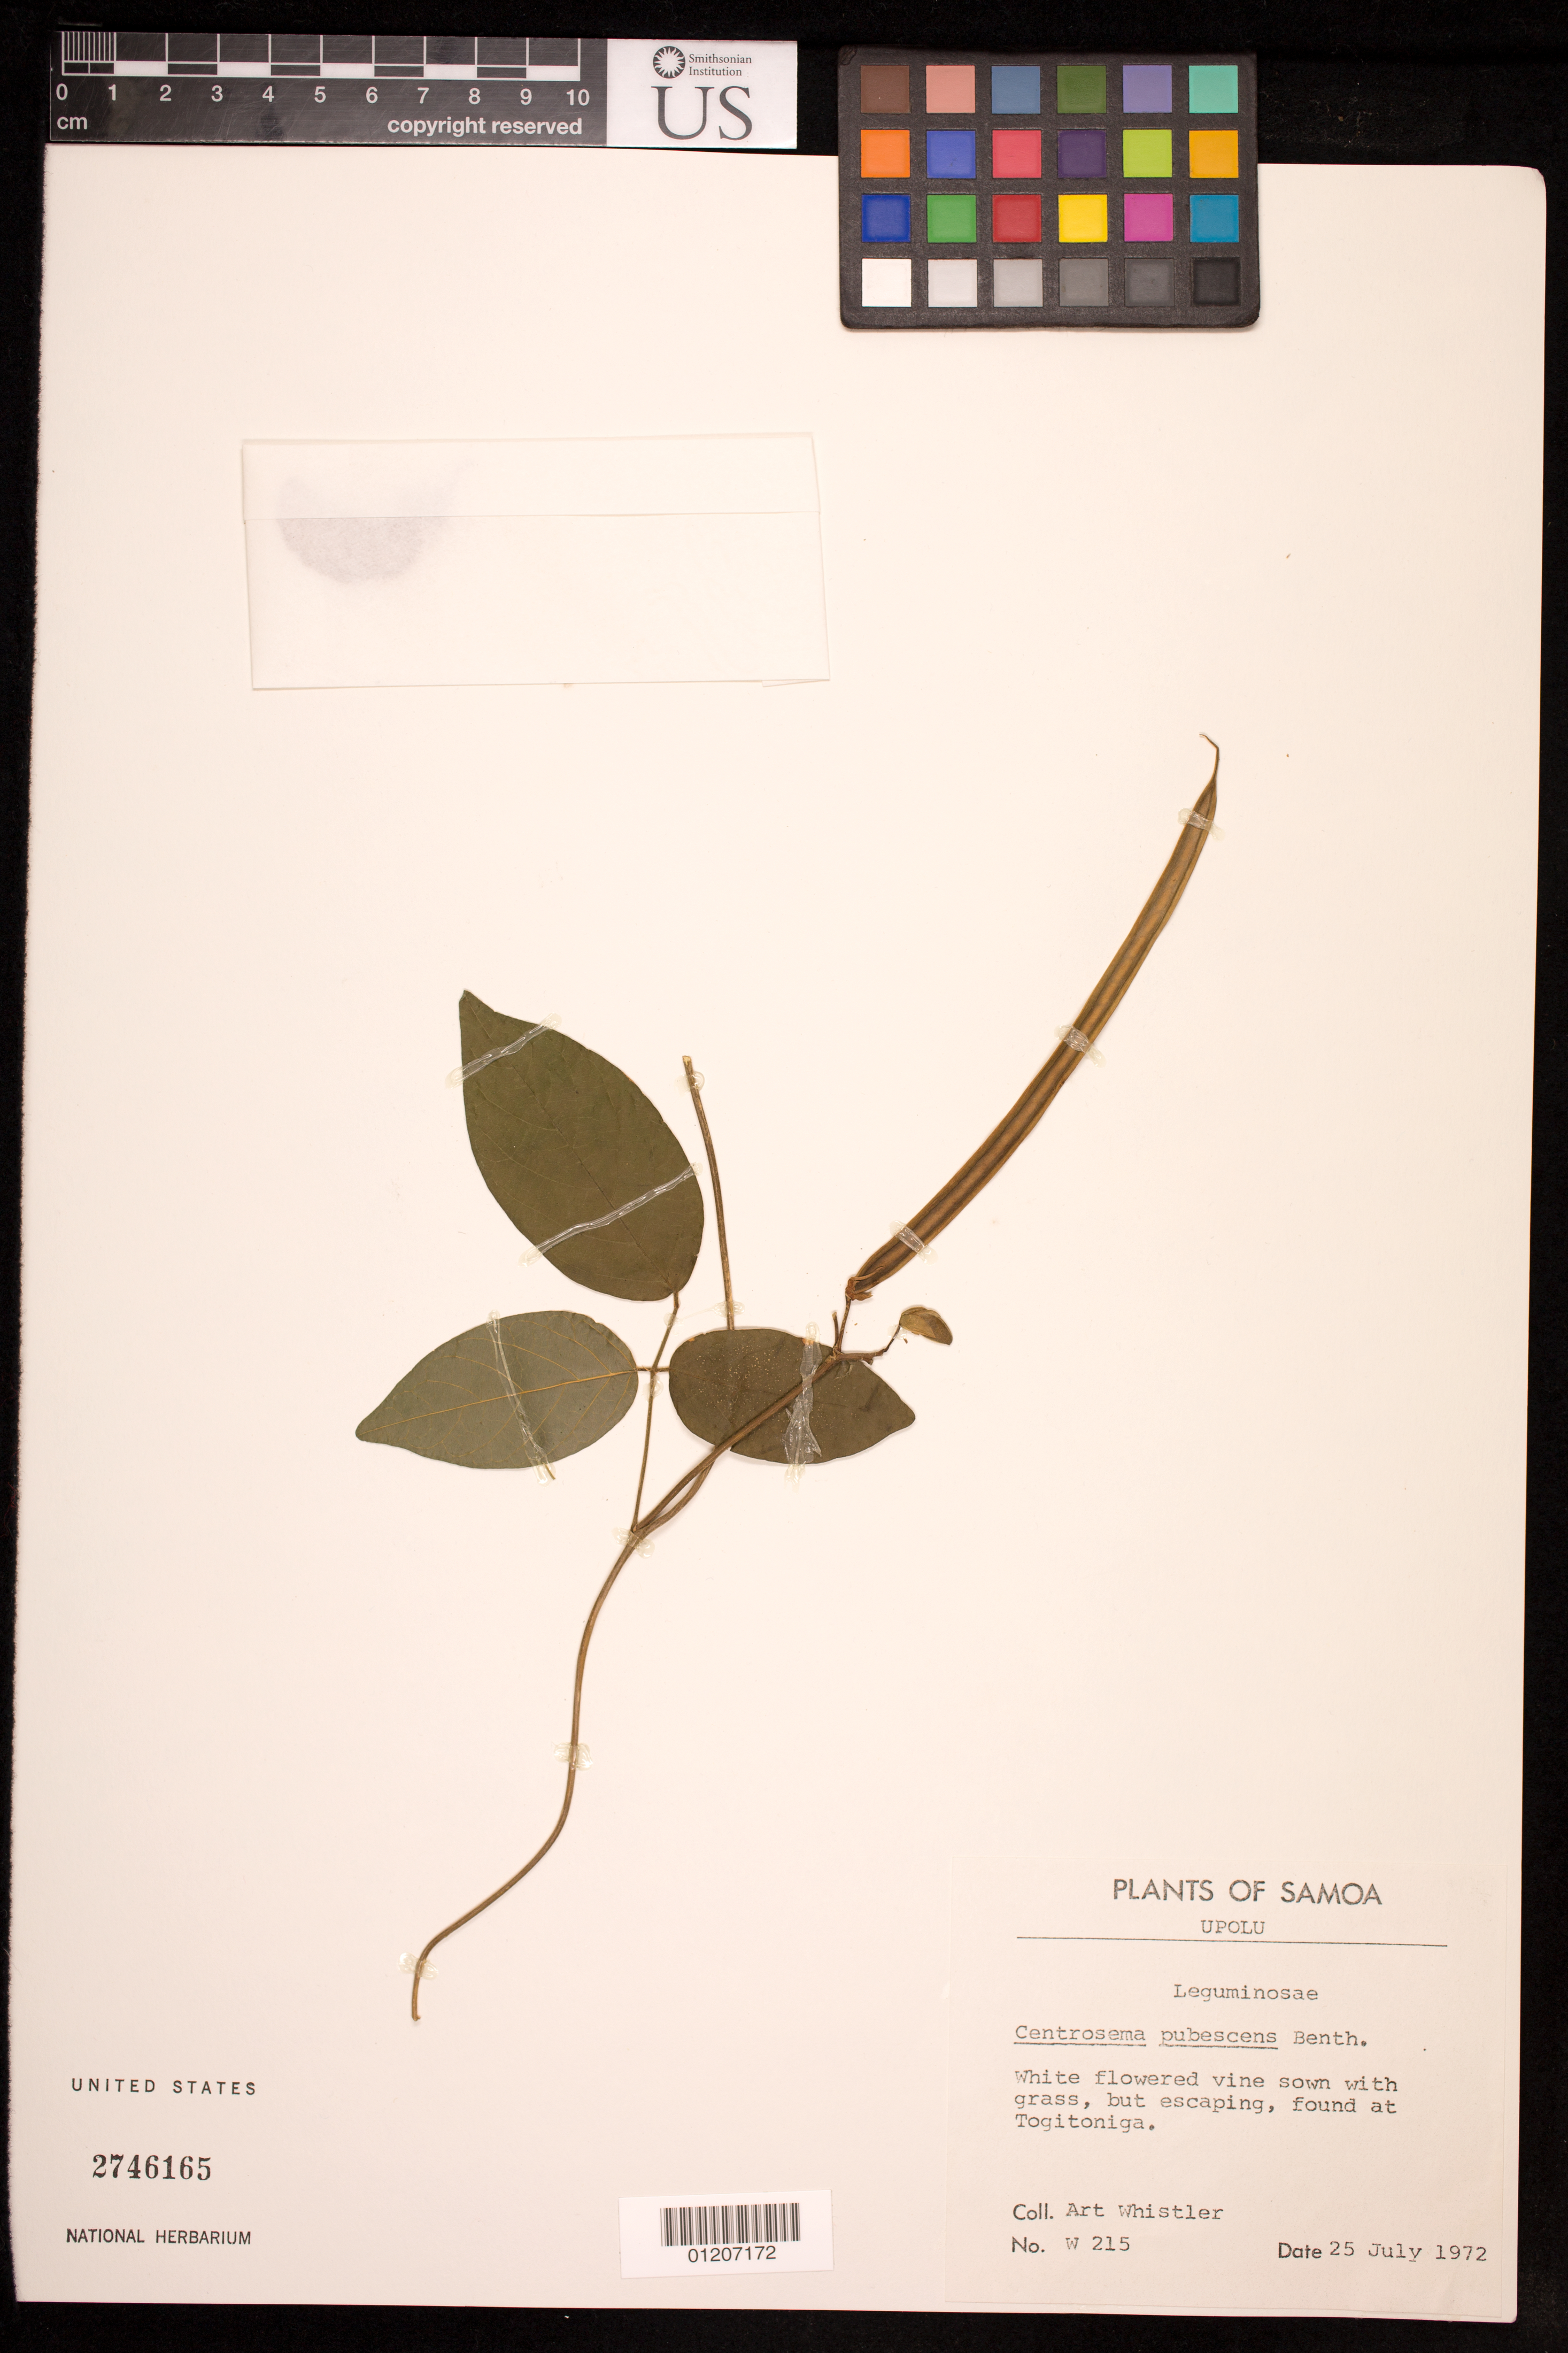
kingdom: Plantae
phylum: Tracheophyta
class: Magnoliopsida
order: Fabales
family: Fabaceae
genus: Centrosema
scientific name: Centrosema pubescens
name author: Benth.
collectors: A. Whistler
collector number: W 215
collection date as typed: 25 Jul 1972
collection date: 1972-07-25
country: Samoa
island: Upolu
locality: Tonitoniga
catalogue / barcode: US 2746165